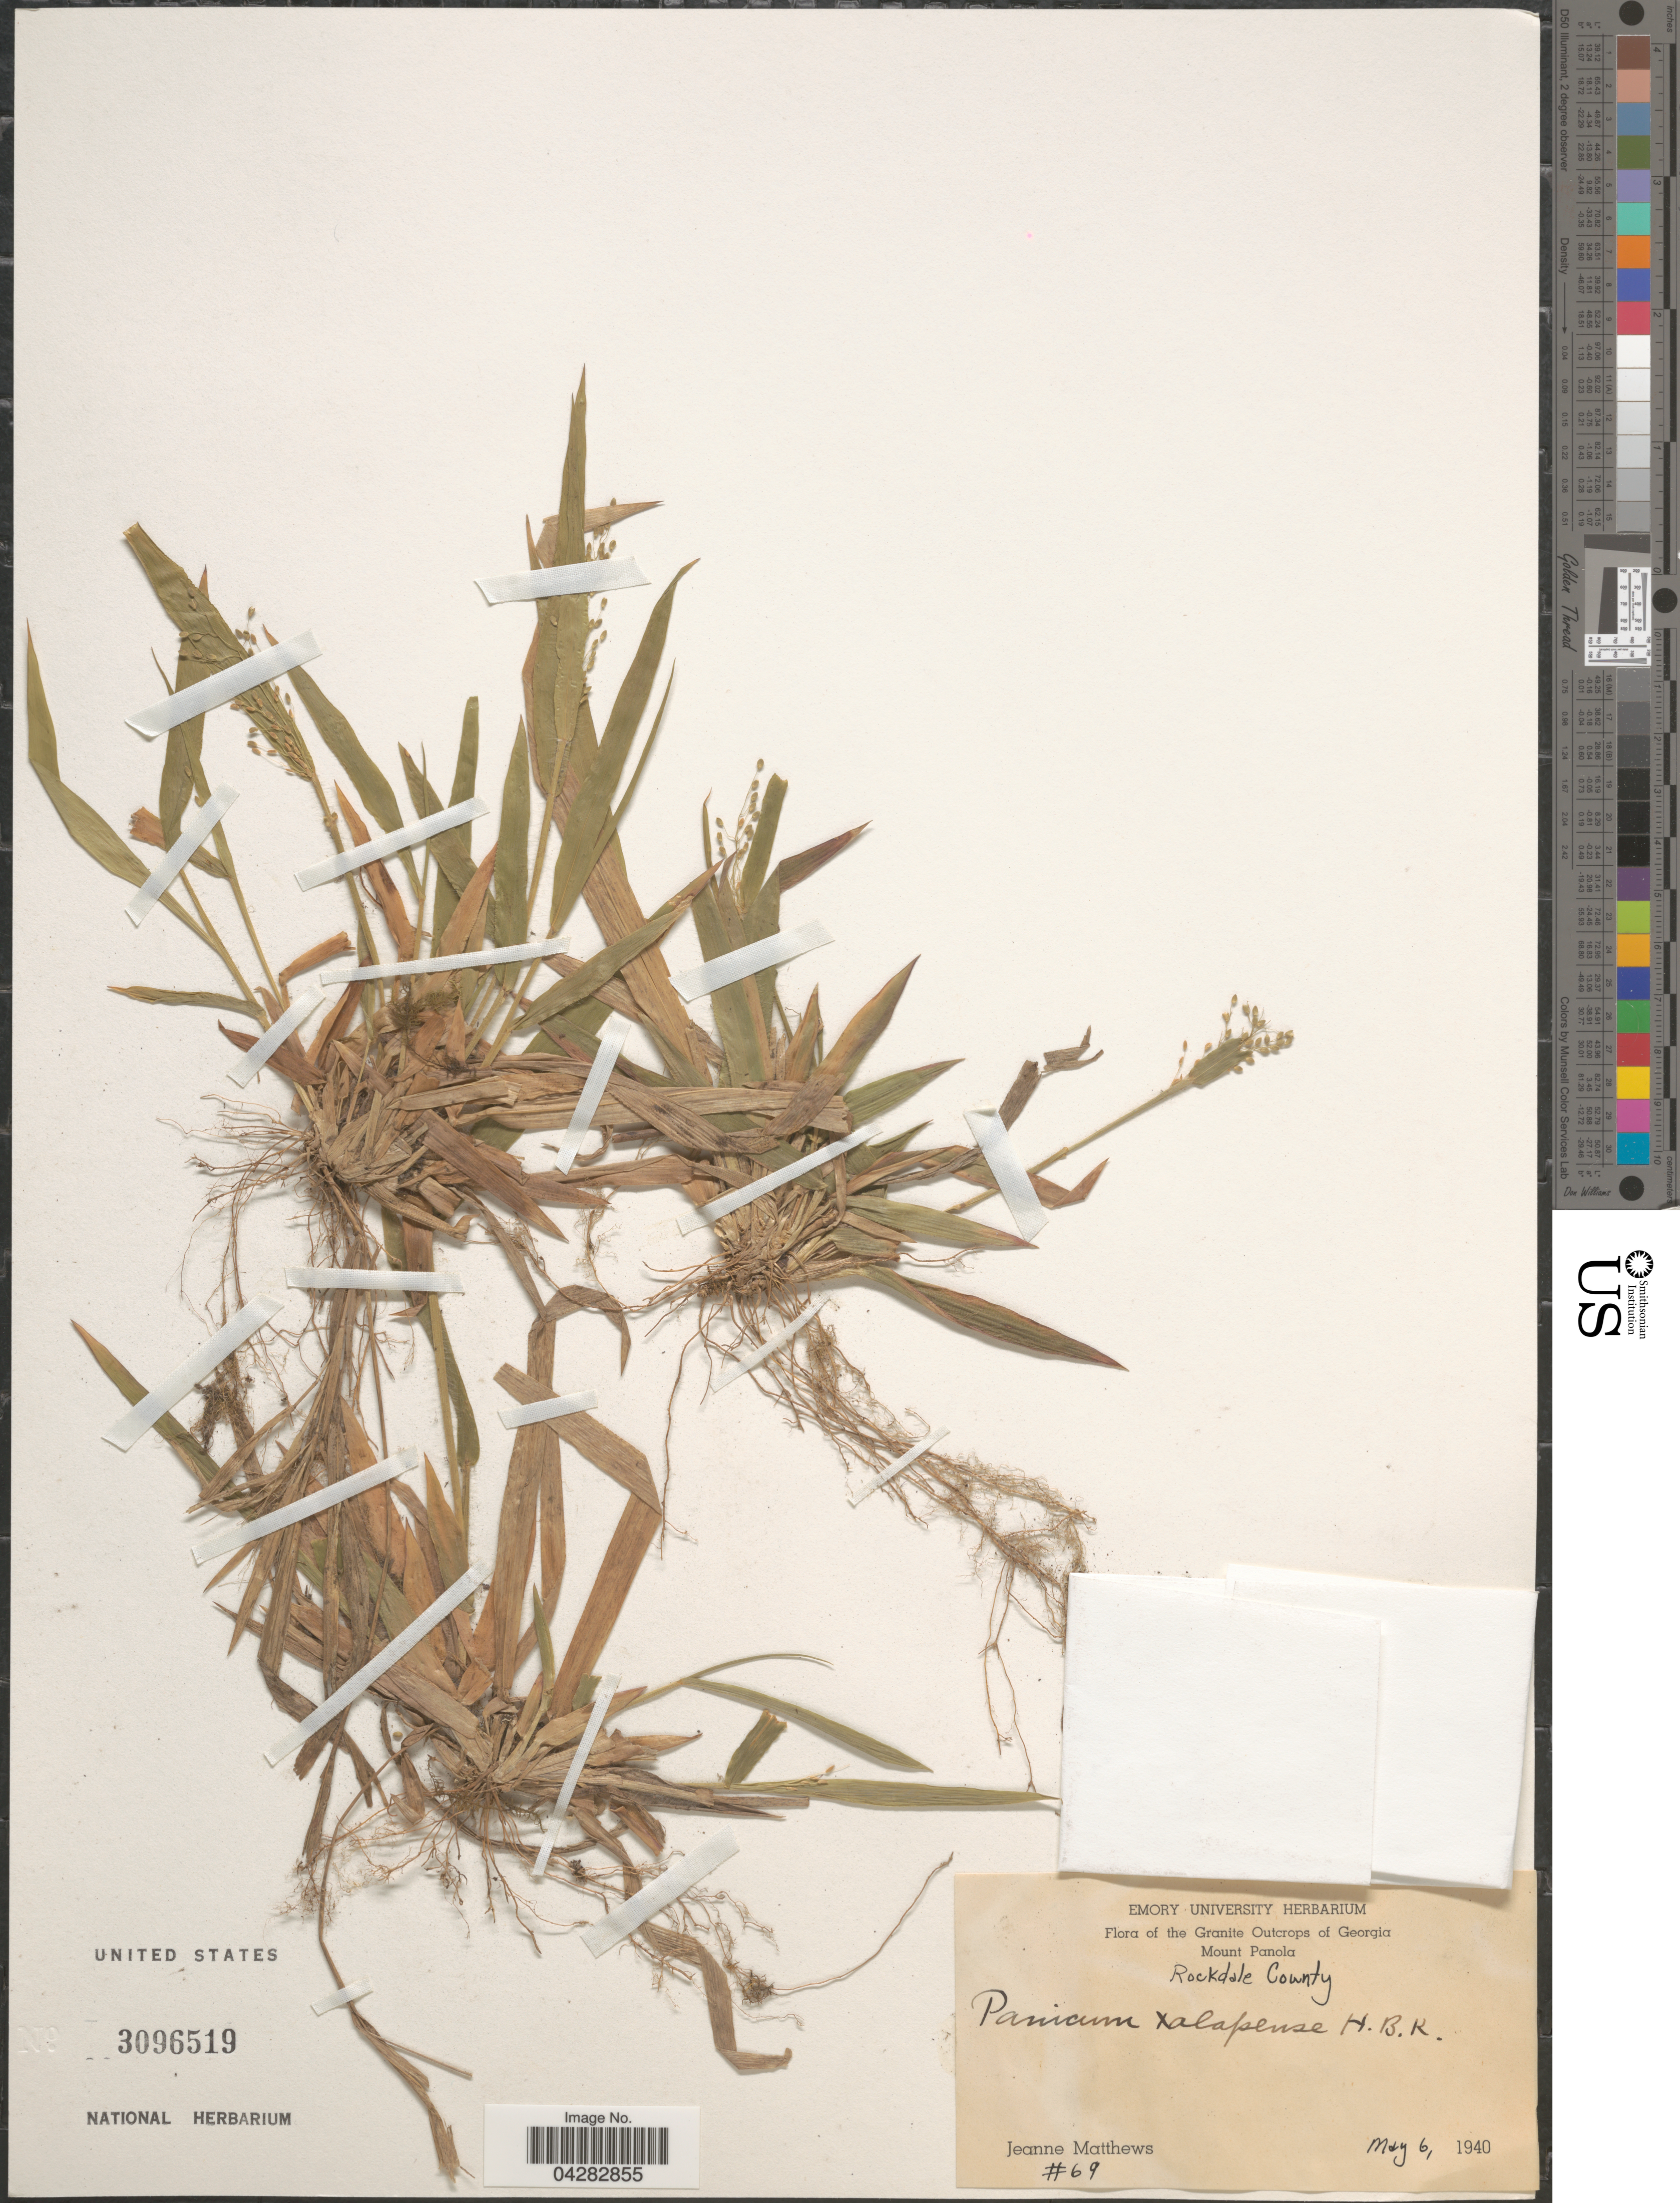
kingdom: Plantae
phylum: Tracheophyta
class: Liliopsida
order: Poales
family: Poaceae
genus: Dichanthelium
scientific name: Dichanthelium laxiflorum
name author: (Lam.) Gould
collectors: J. Matthews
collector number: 69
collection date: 1940-05-06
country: United States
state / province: Georgia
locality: Mount Panola. Rockdale County.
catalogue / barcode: US 3096519